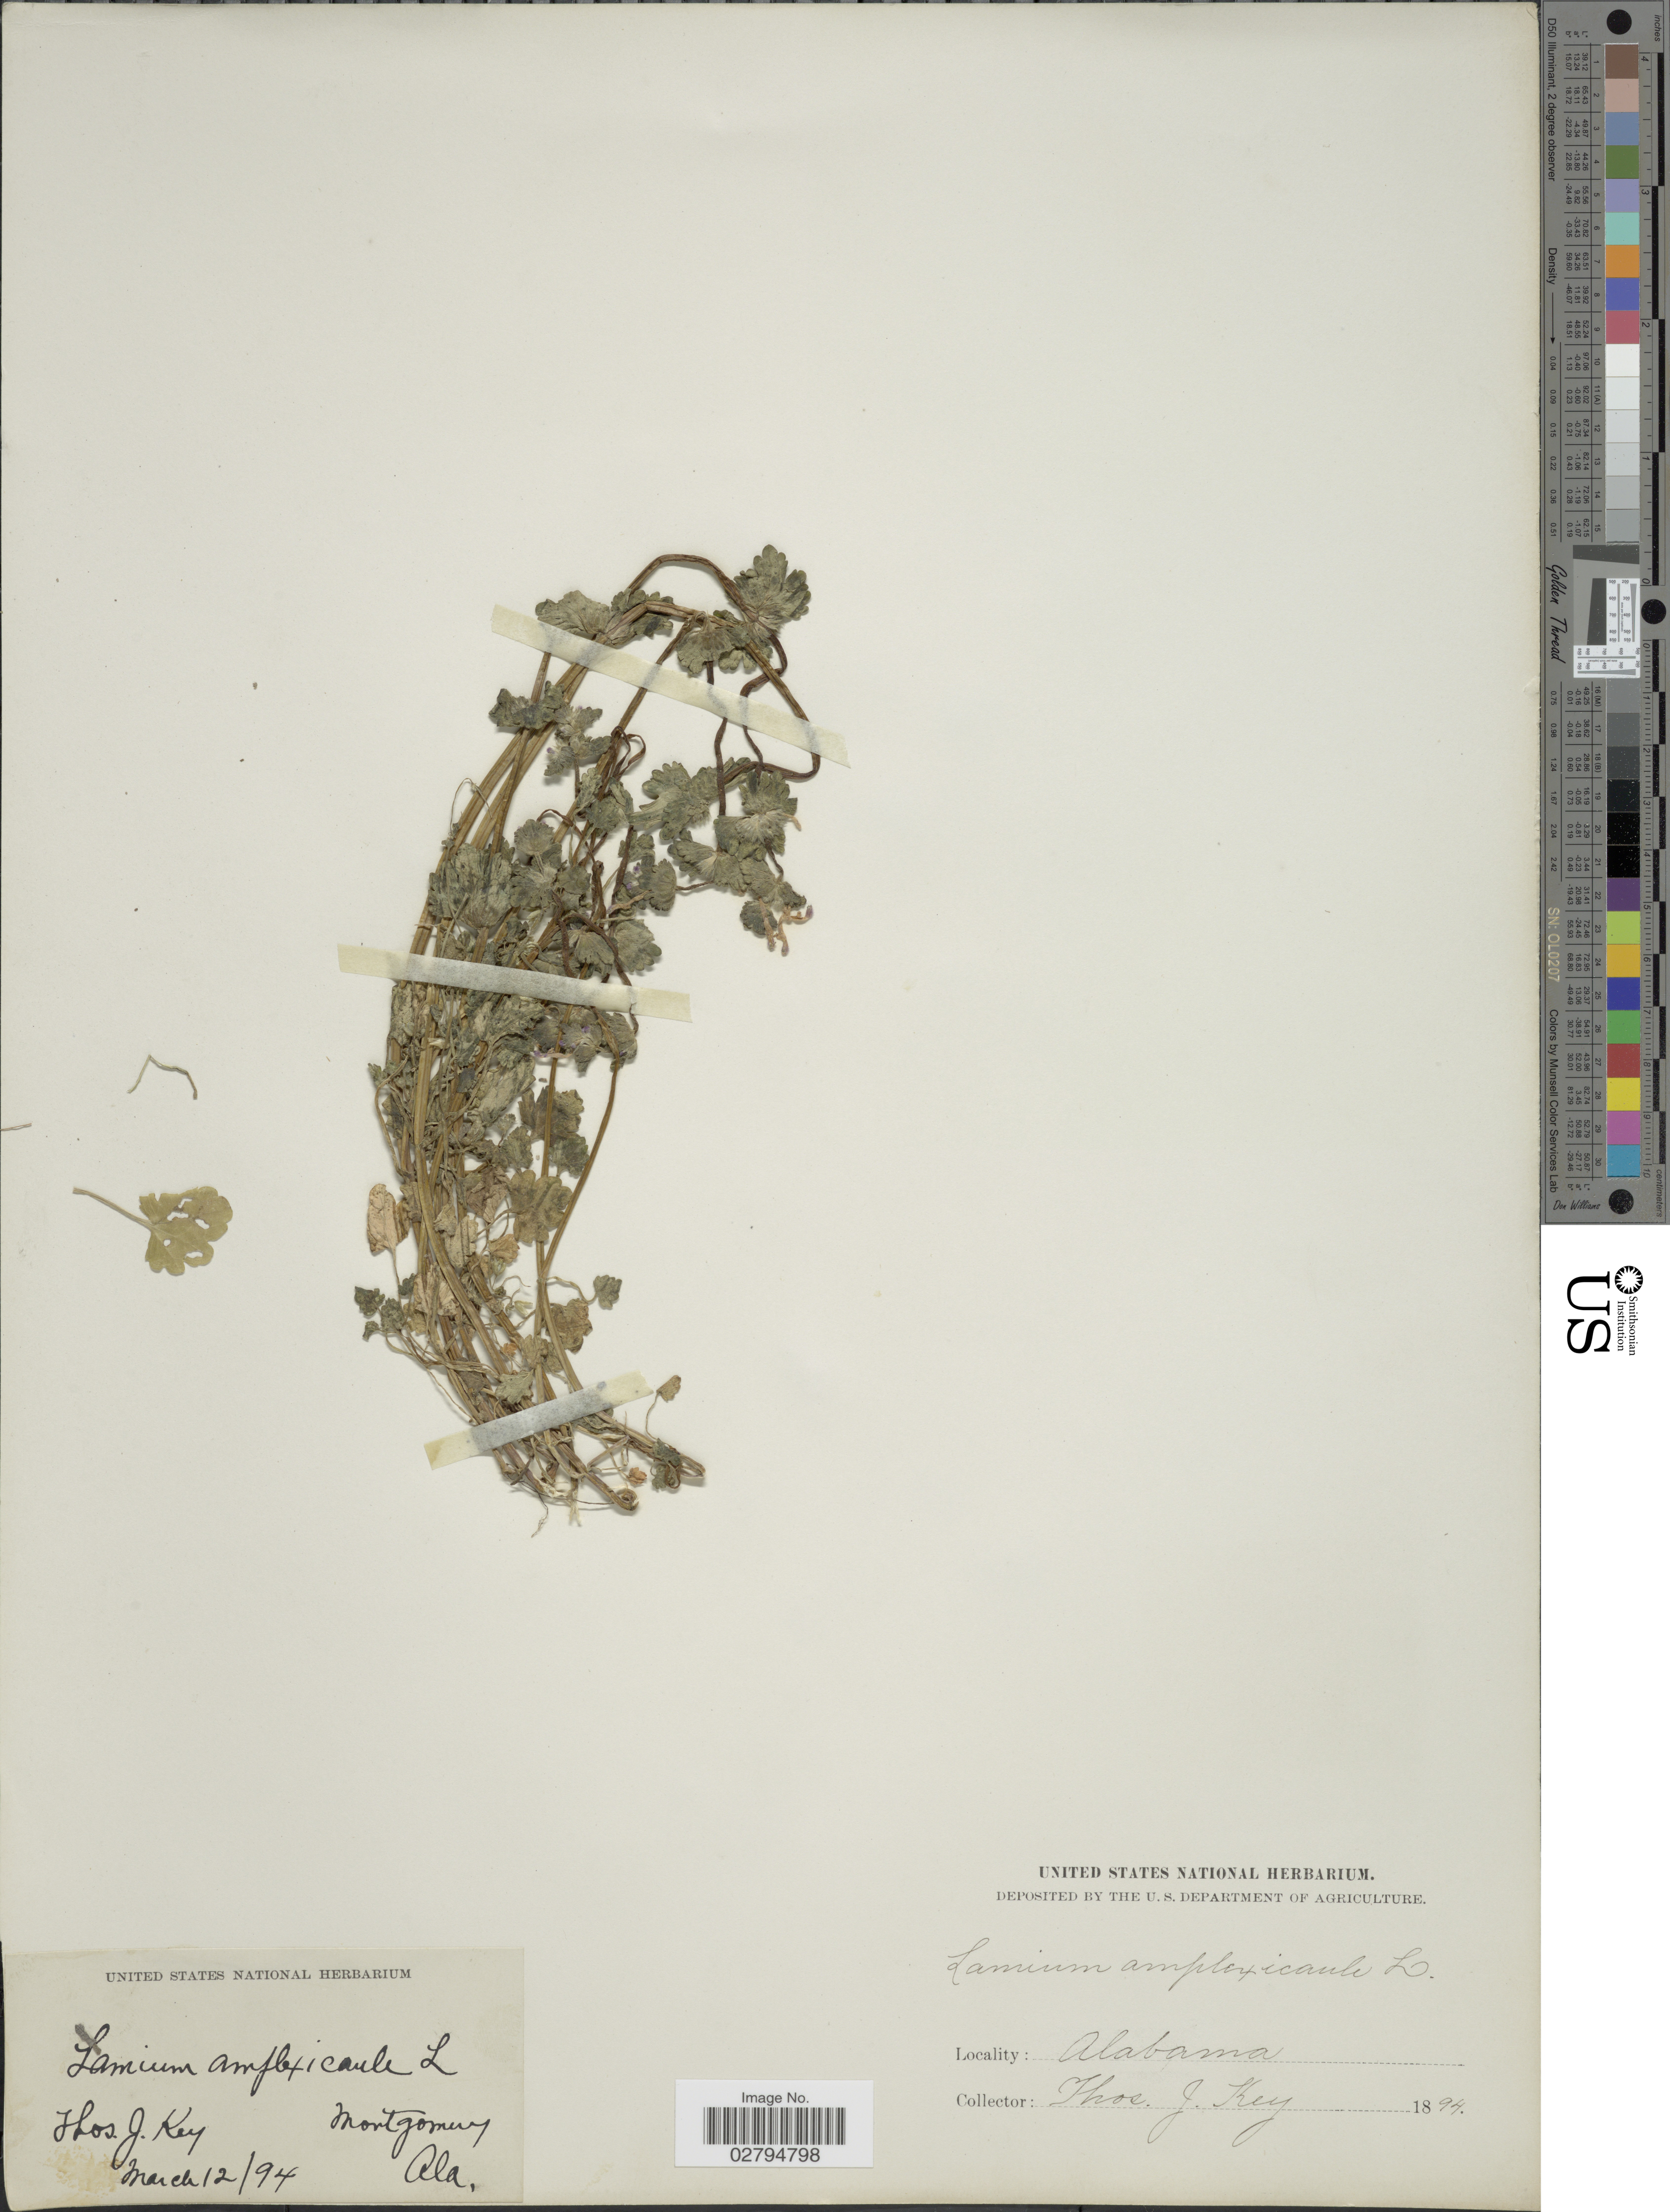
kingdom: Plantae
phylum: Tracheophyta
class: Magnoliopsida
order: Lamiales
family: Lamiaceae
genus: Lamium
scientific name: Lamium amplexicaule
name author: L.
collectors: T. Key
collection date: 1894-03-12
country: United States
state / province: Alabama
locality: Montgomery.